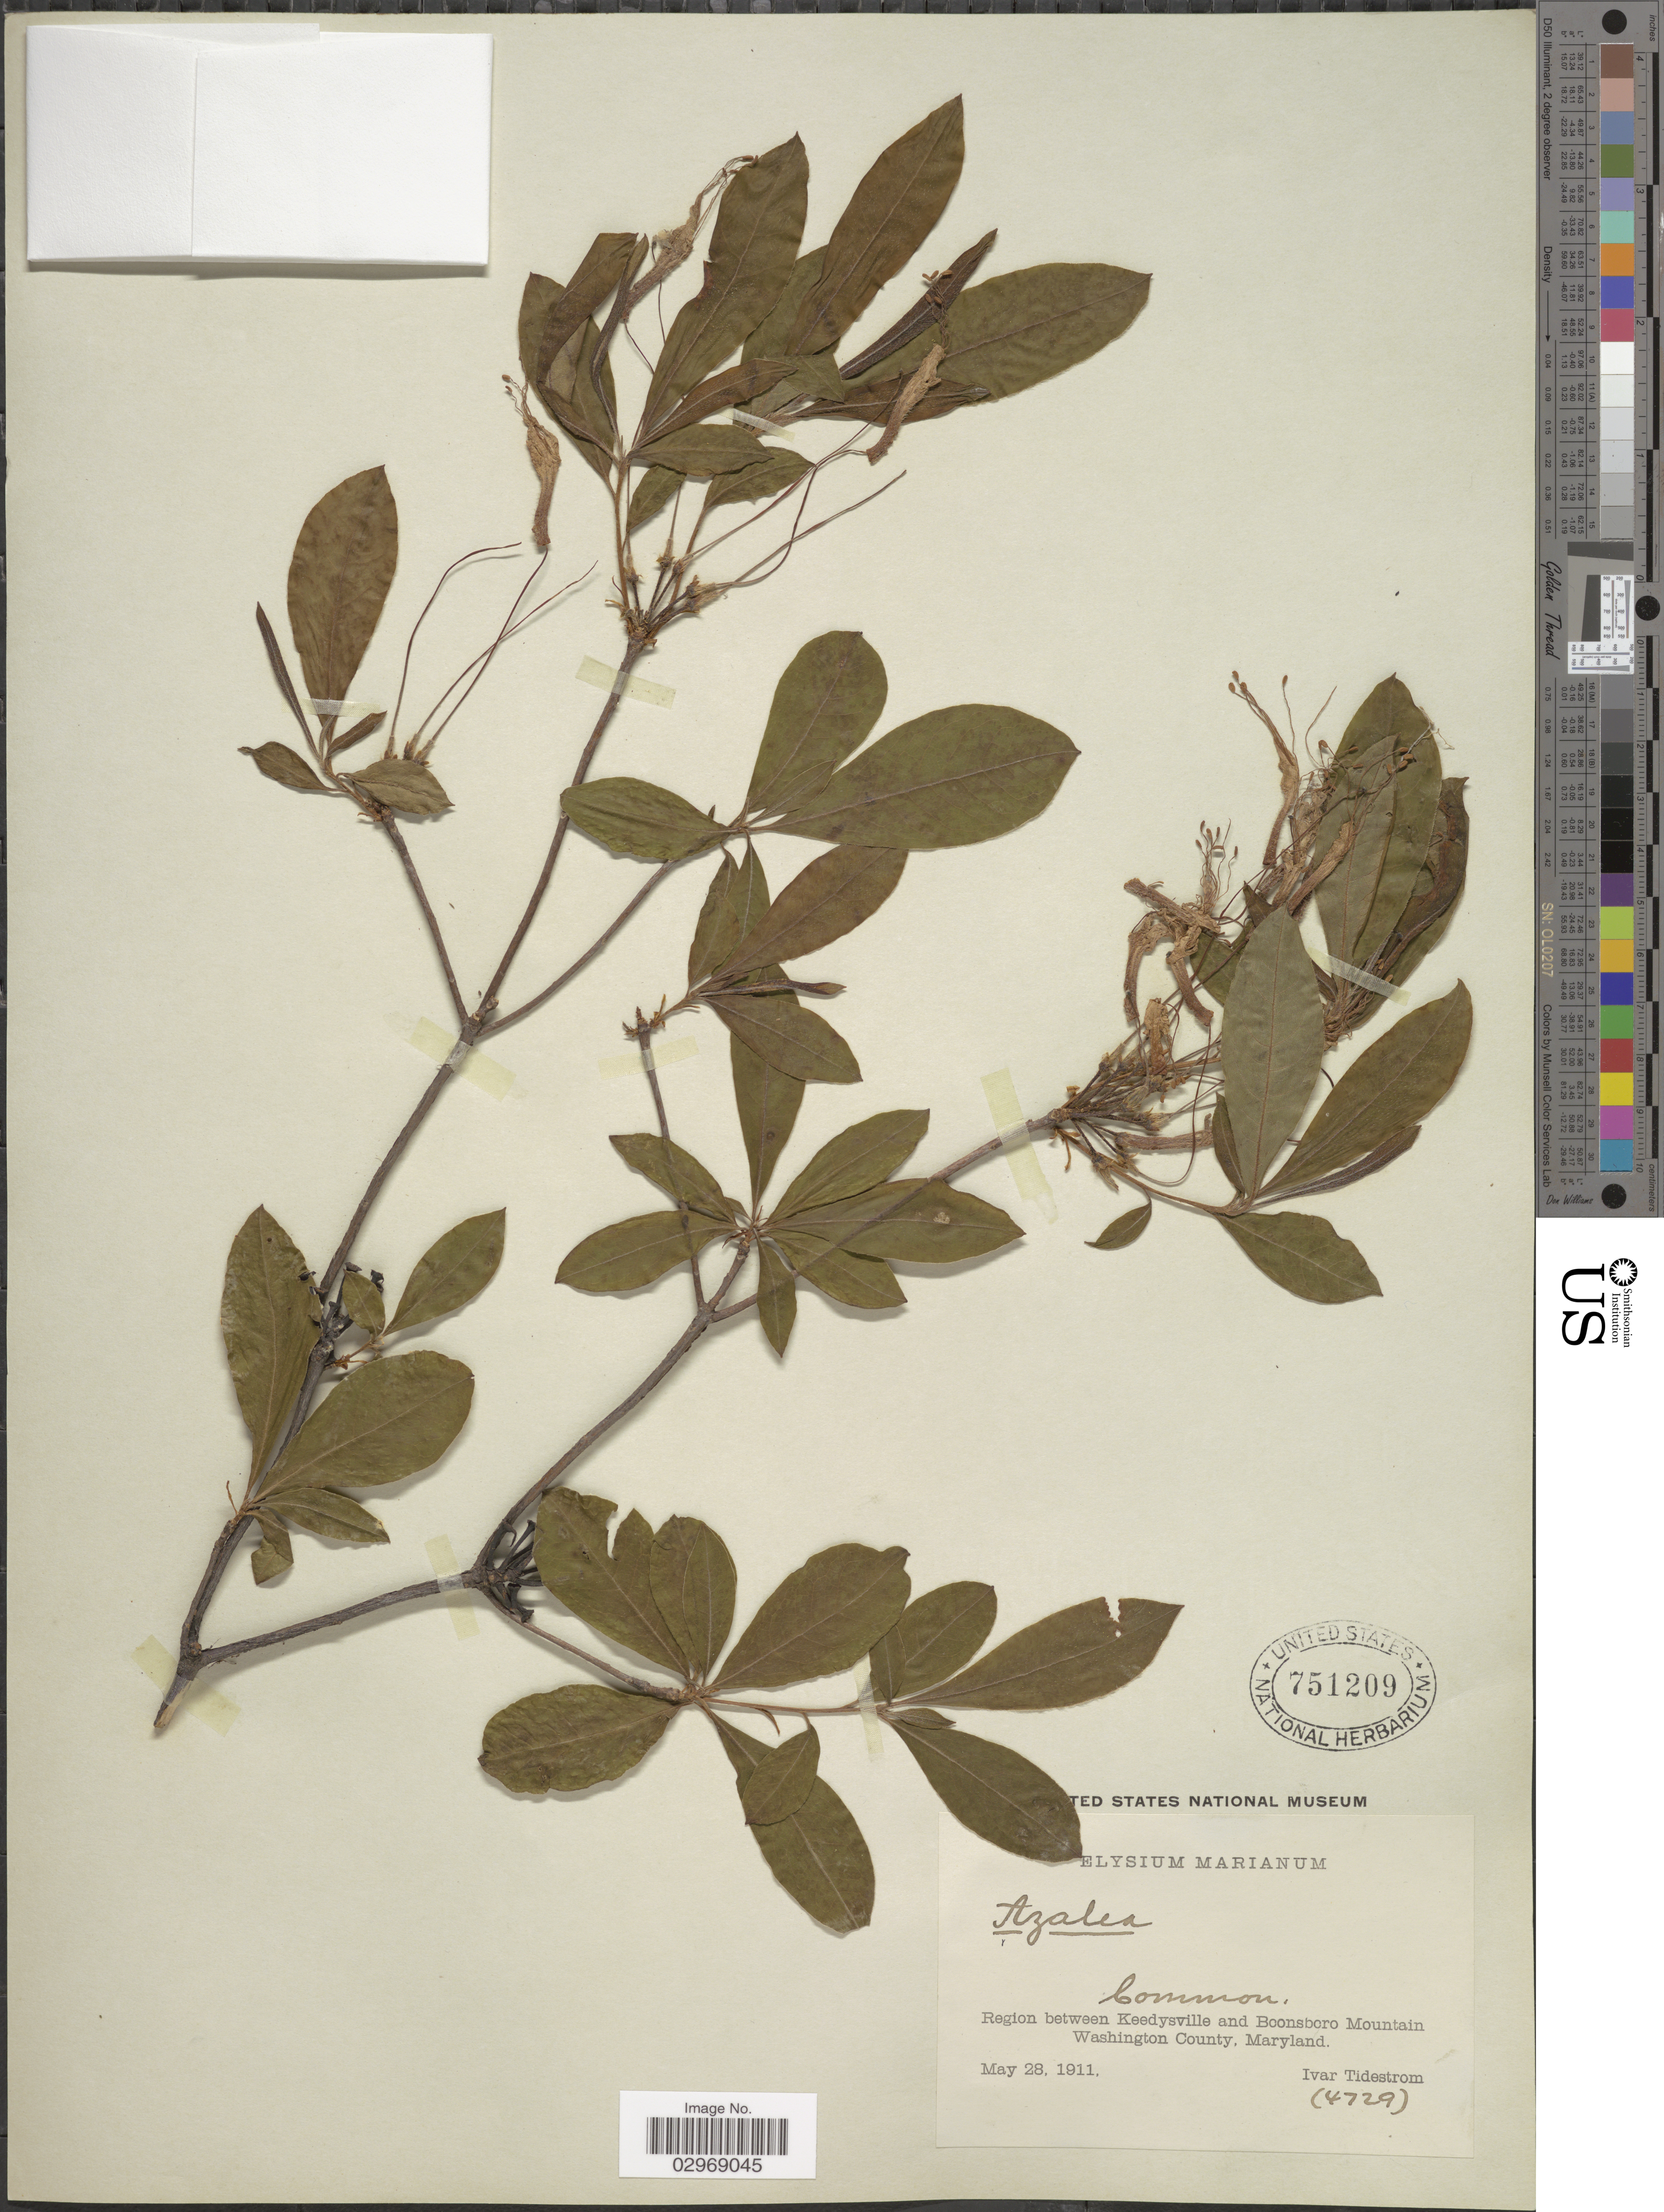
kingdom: Plantae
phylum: Tracheophyta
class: Magnoliopsida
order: Ericales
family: Ericaceae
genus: Rhododendron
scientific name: Rhododendron nudiflorum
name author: Torr.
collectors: I. F. Tidestrom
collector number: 4729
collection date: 1911-05-28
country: United States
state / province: Maryland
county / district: Washington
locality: Region between Keedysville and Boonsboro Mountain. Washington County.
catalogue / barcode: US 751209